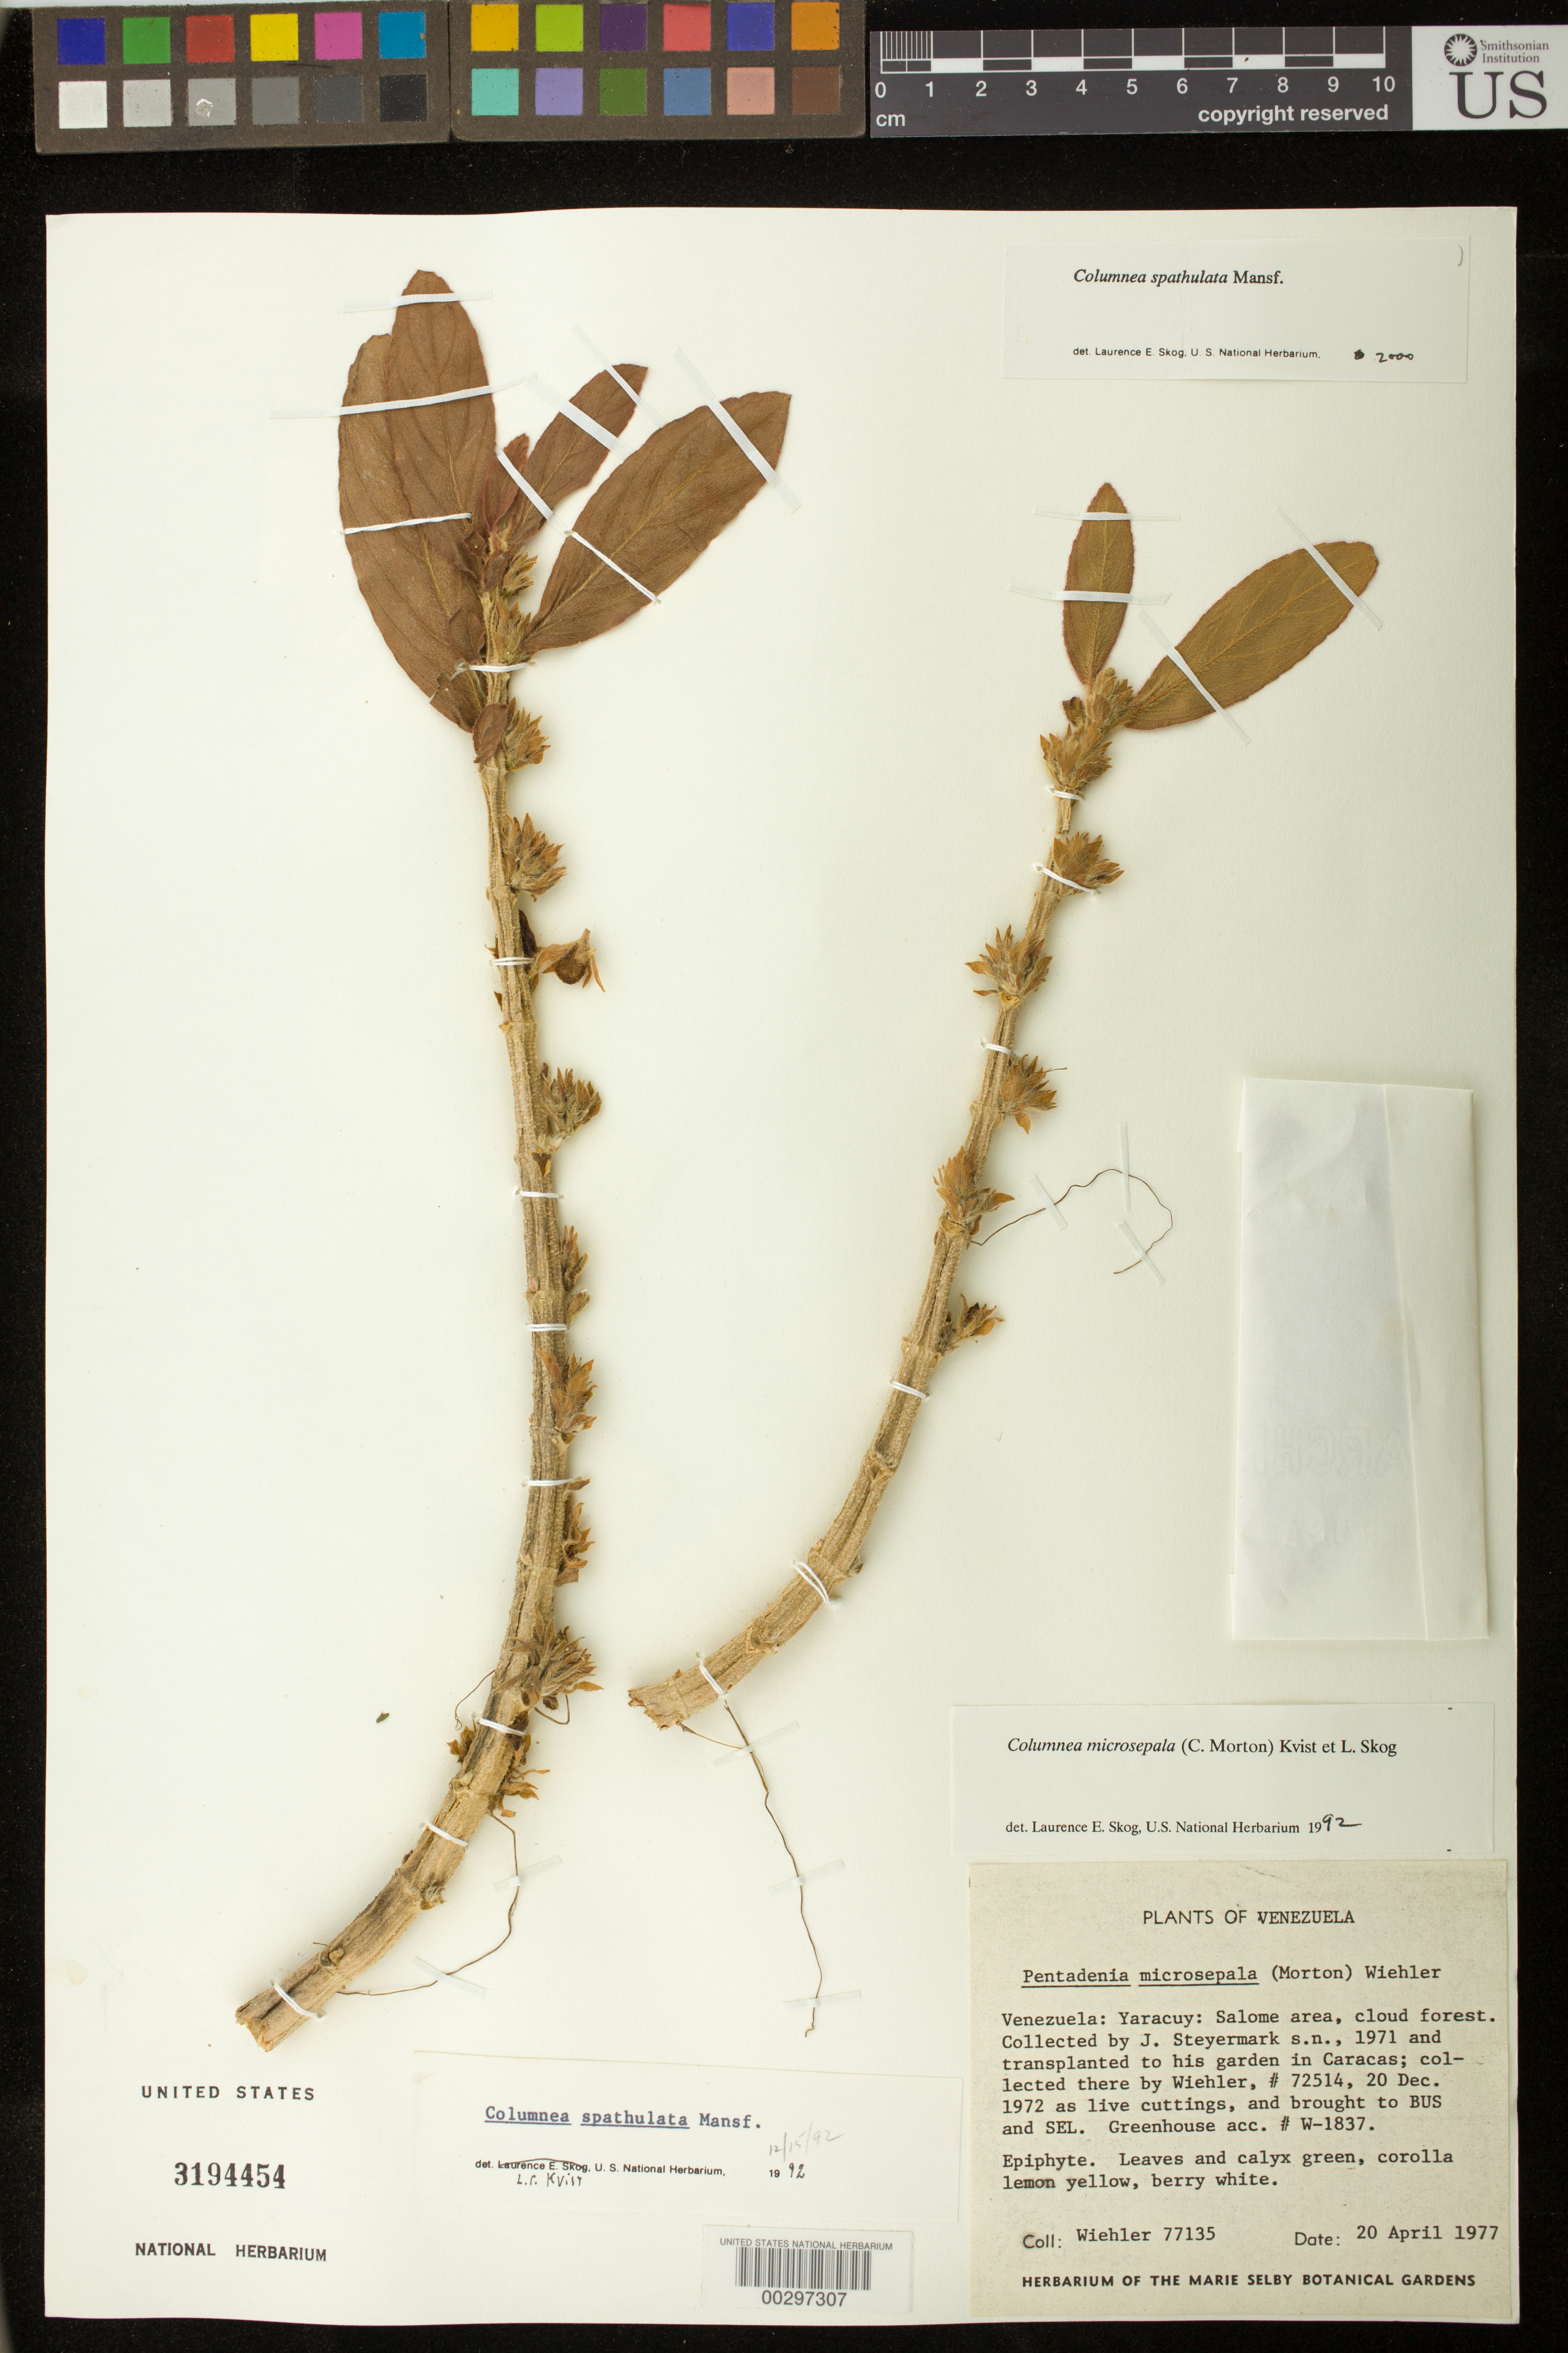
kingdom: Plantae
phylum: Tracheophyta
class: Magnoliopsida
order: Lamiales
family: Gesneriaceae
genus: Columnea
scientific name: Columnea spathulata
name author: Mansf.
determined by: Skog, Laurence E.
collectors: H. J. Wiehler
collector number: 77135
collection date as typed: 20 Apr 1977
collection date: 1977-04-20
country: Venezuela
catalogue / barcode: US 3194454